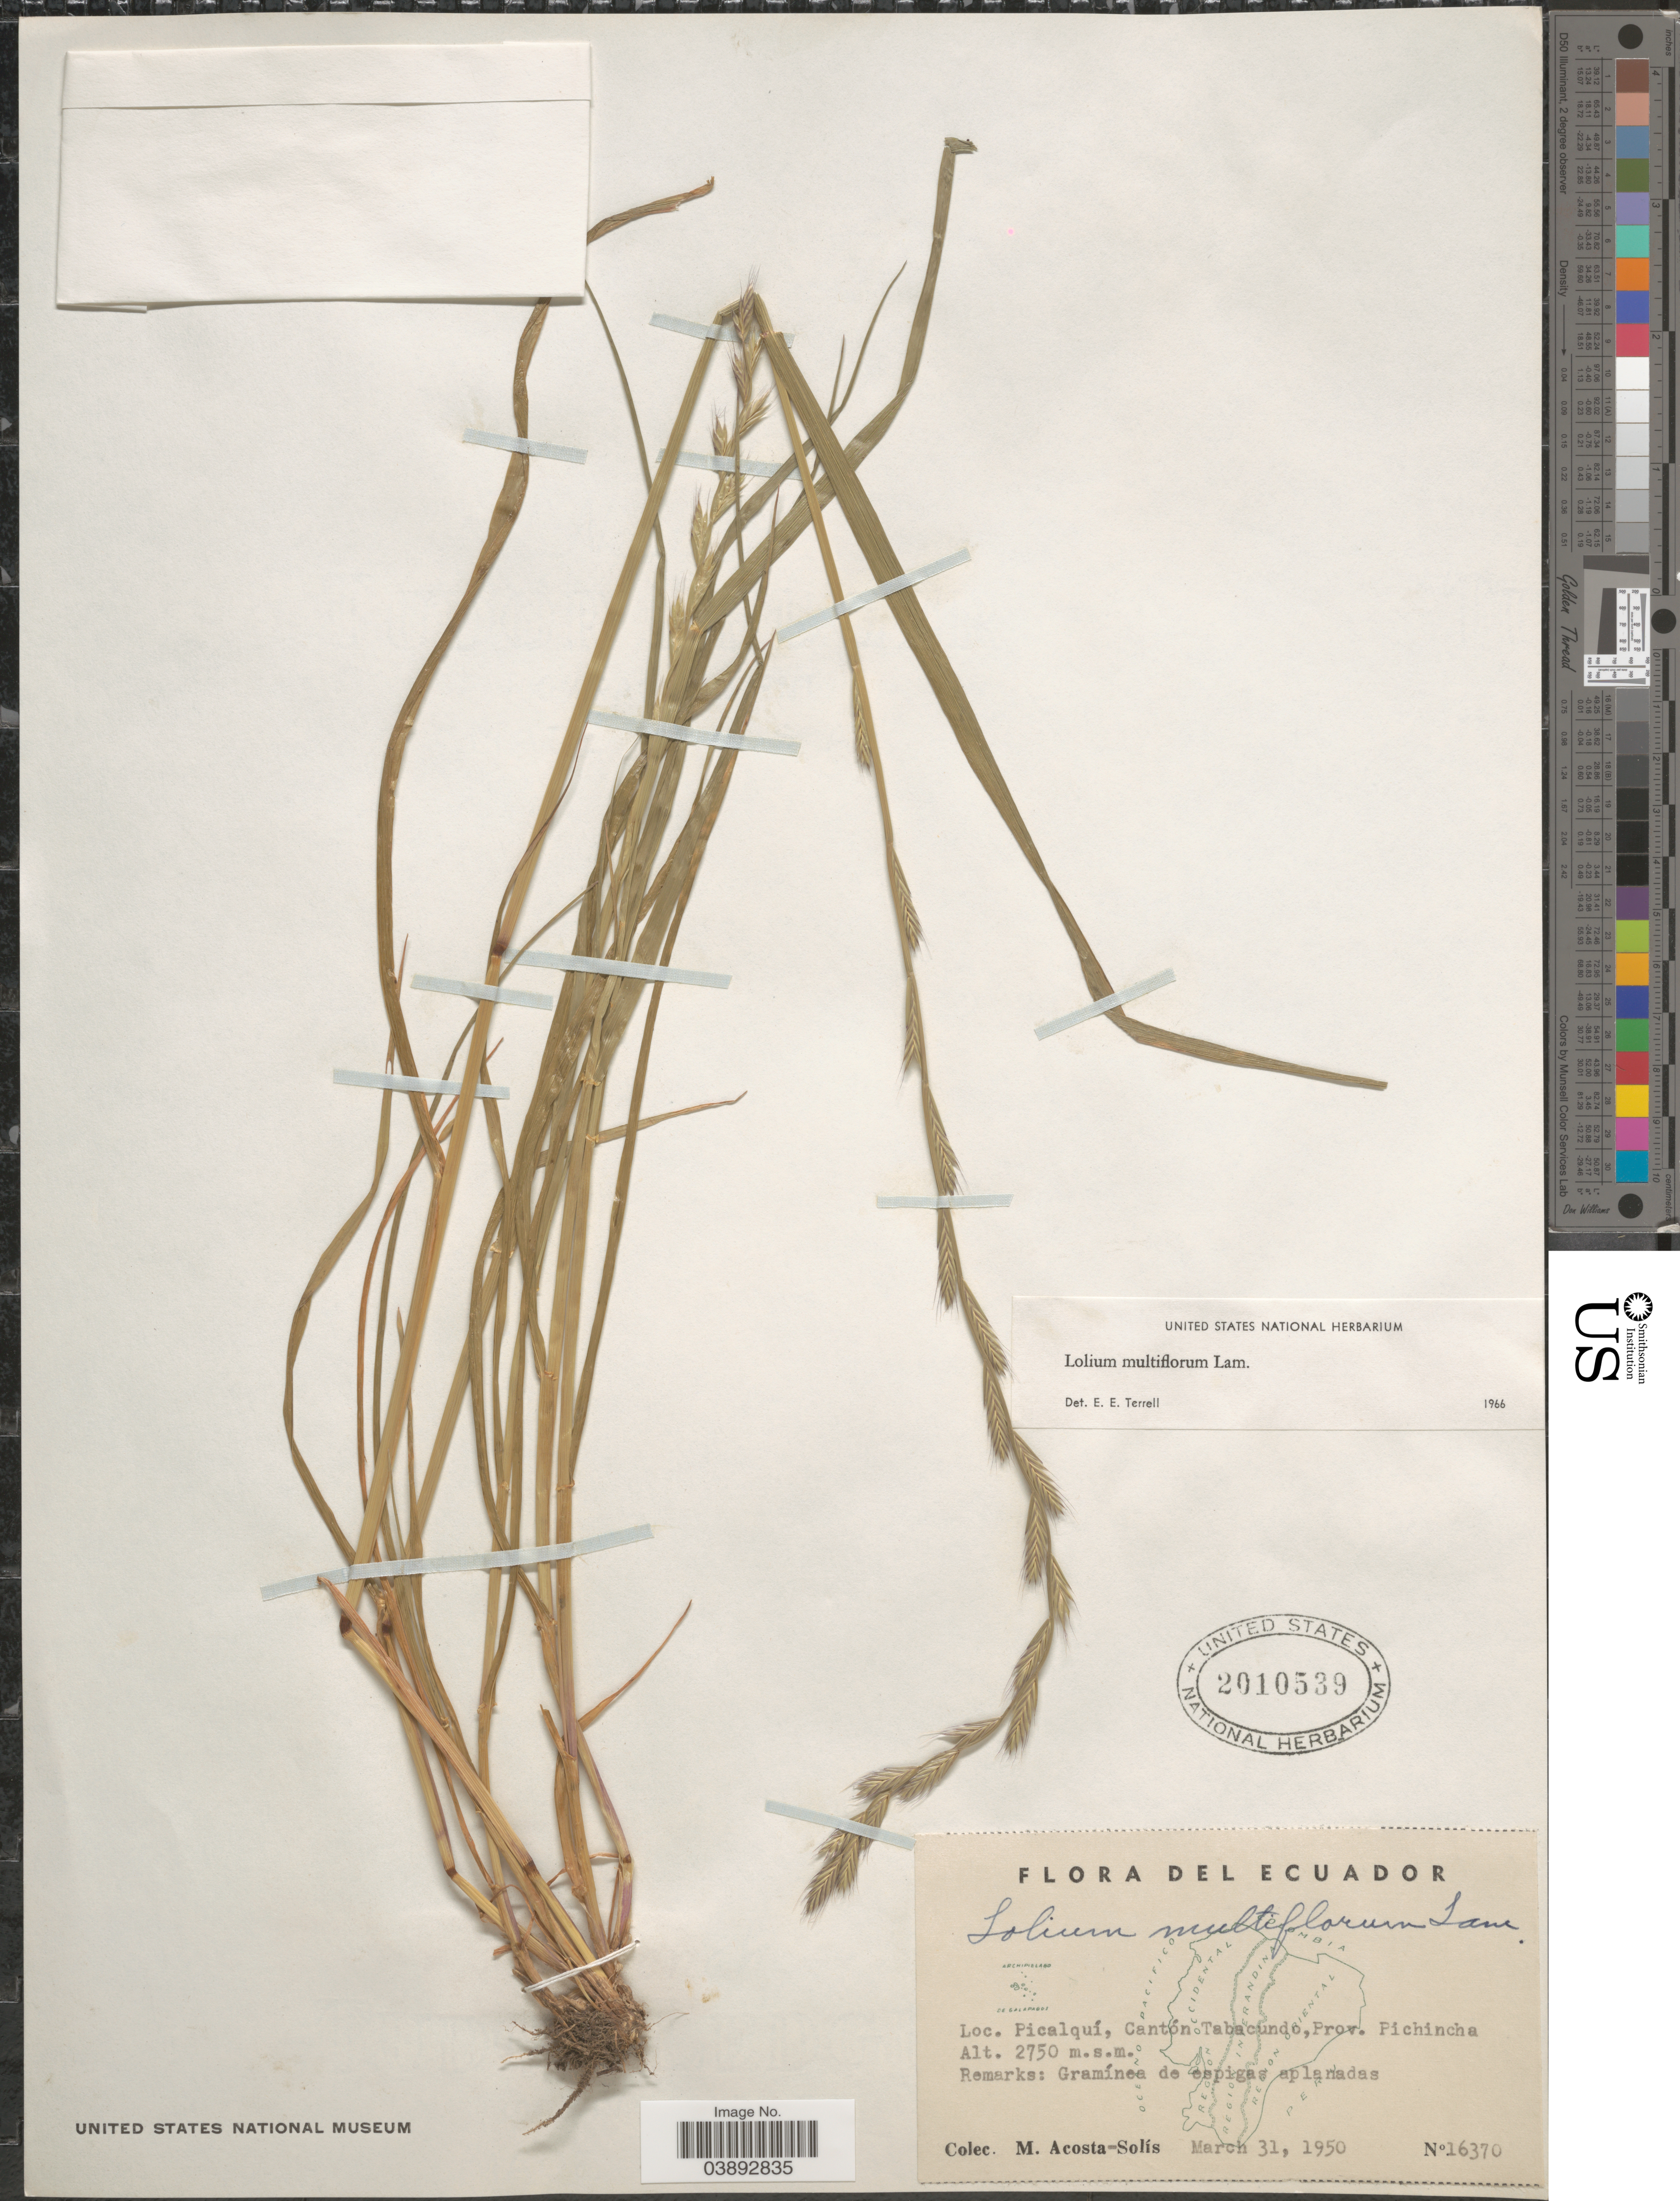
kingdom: Plantae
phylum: Tracheophyta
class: Liliopsida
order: Poales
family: Poaceae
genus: Lolium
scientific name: Lolium multiflorum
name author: Lam.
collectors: M. Acosta Solis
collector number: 16370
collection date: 1950-03-31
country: Ecuador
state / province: Pichincha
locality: Picalquí, Cantón Tabacundo.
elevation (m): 2750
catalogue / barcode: US 2010539